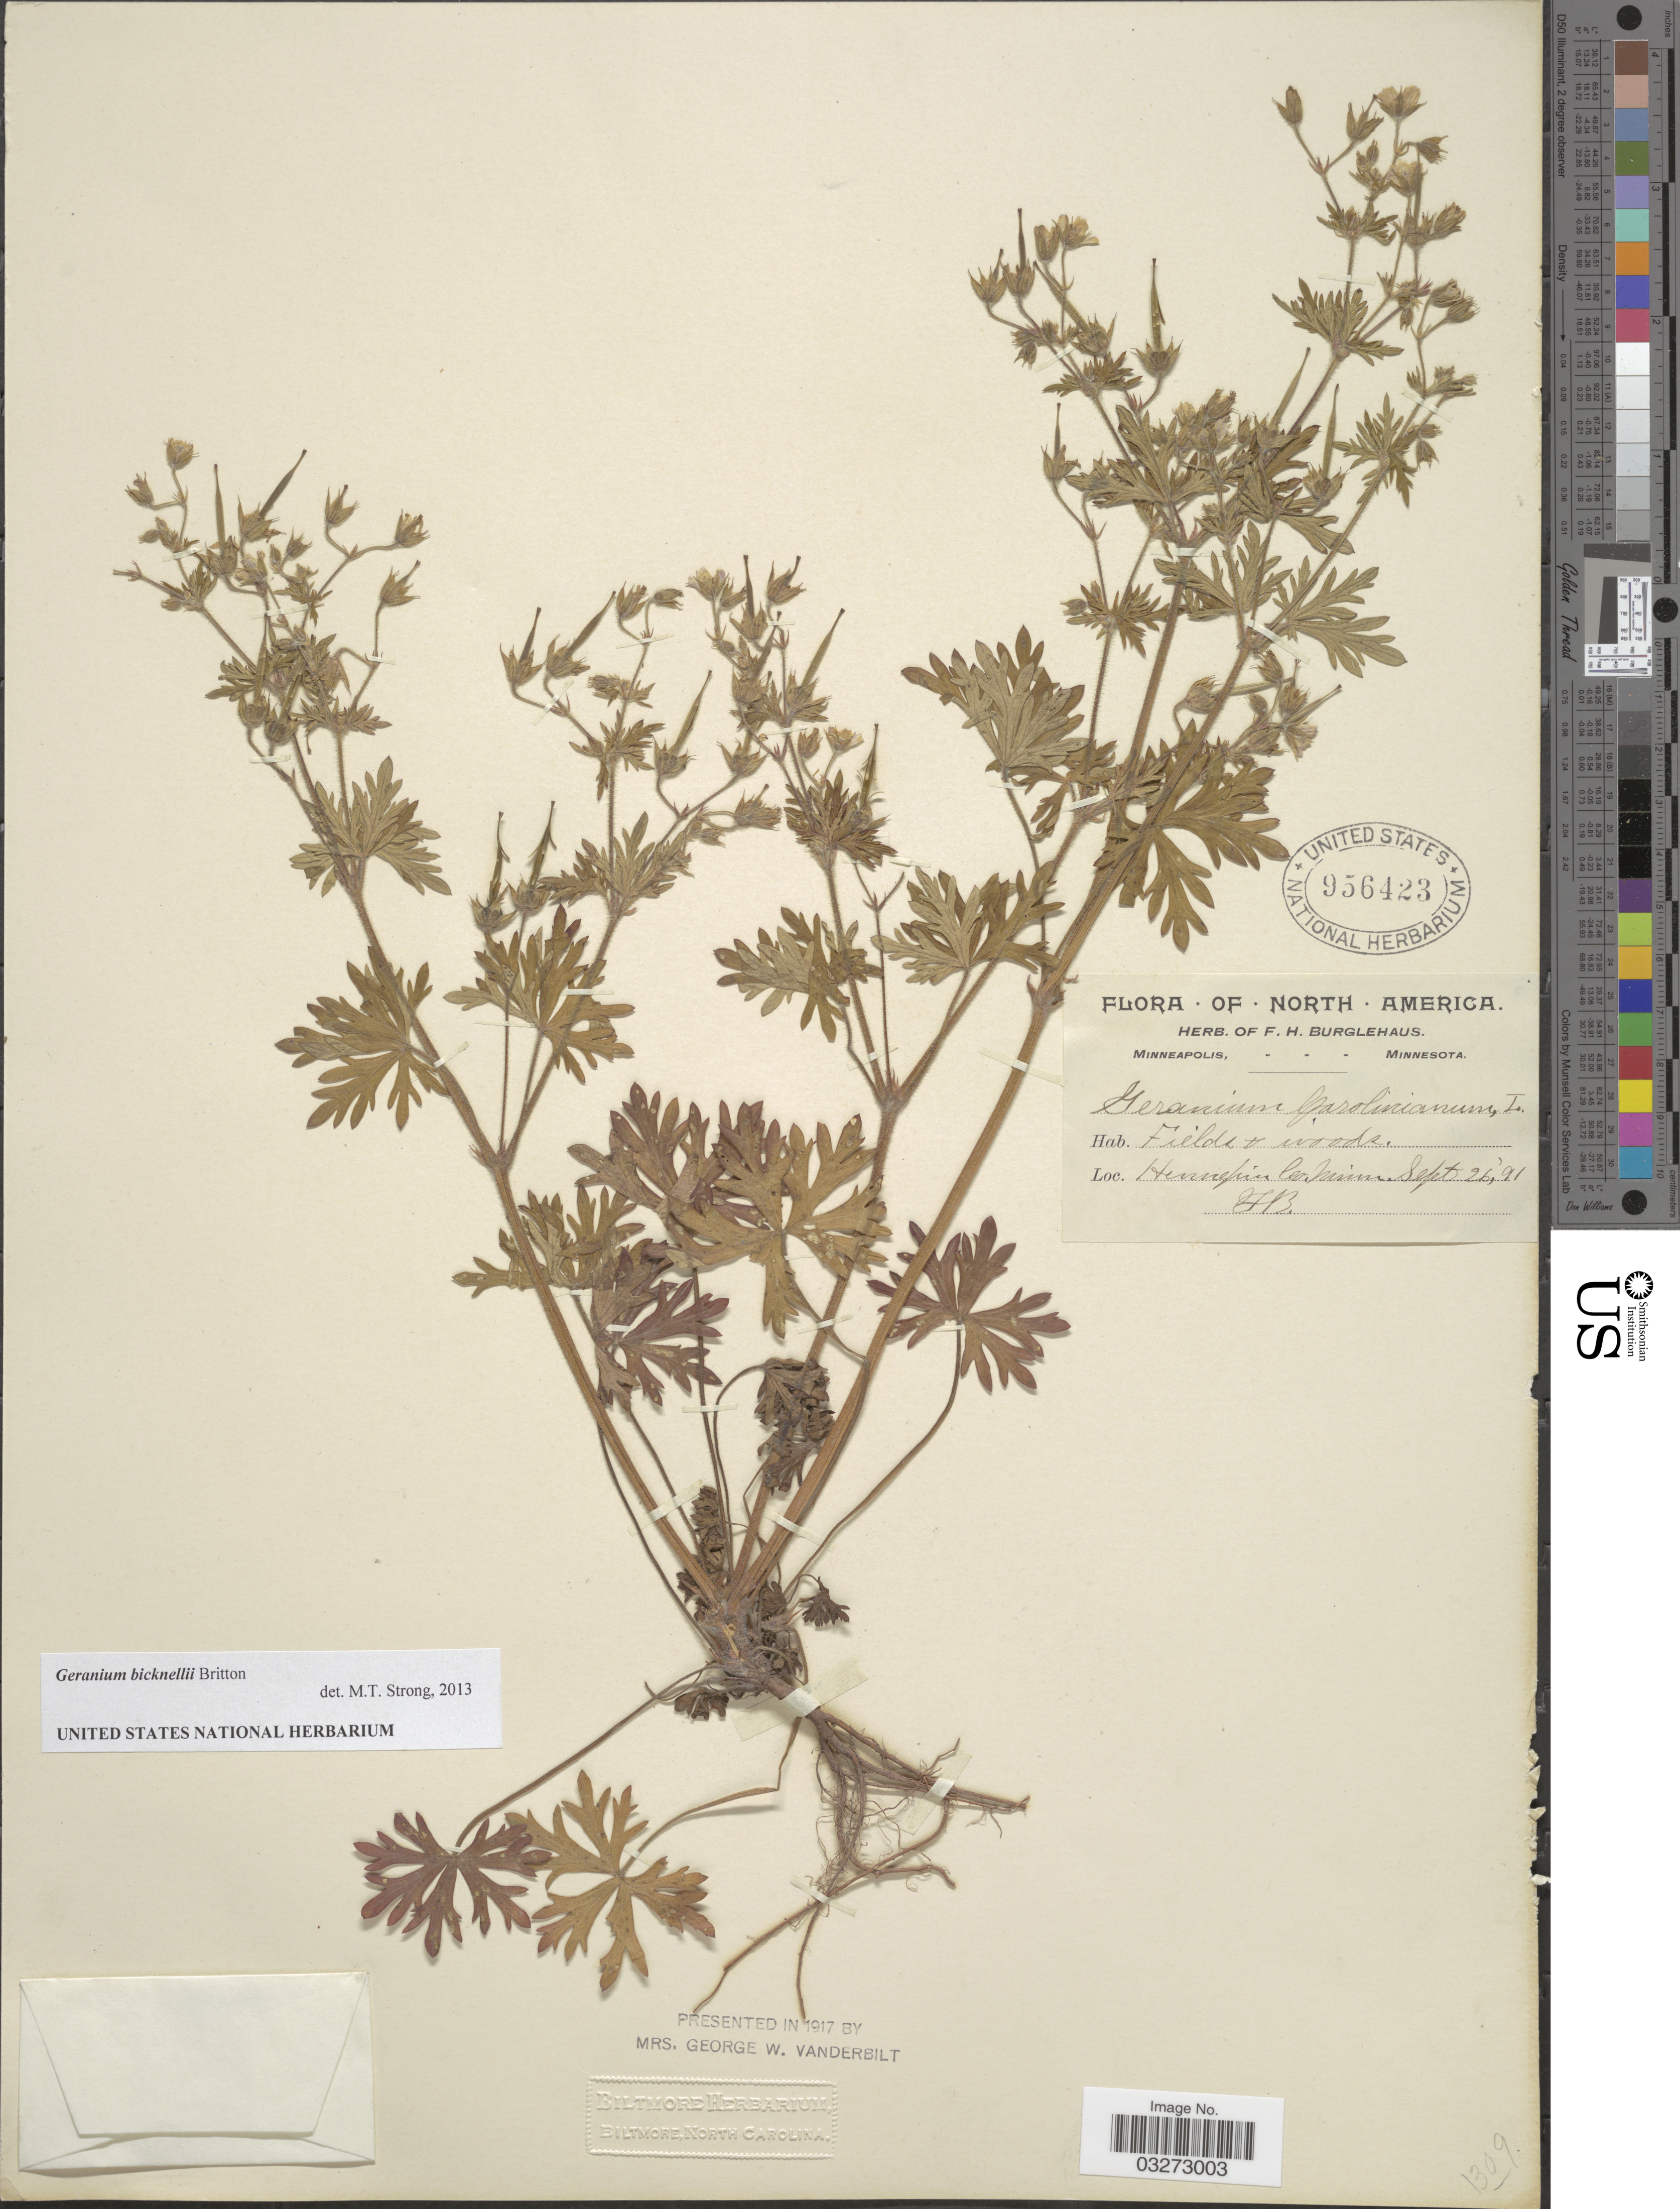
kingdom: Plantae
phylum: Tracheophyta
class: Magnoliopsida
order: Geraniales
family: Geraniaceae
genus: Geranium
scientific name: Geranium bicknellii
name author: Britton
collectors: F. Burglehaus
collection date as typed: Transcribed d/m/y: 26/9/91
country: United States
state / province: Minnesota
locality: Hennepin Co.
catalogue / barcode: US 956423